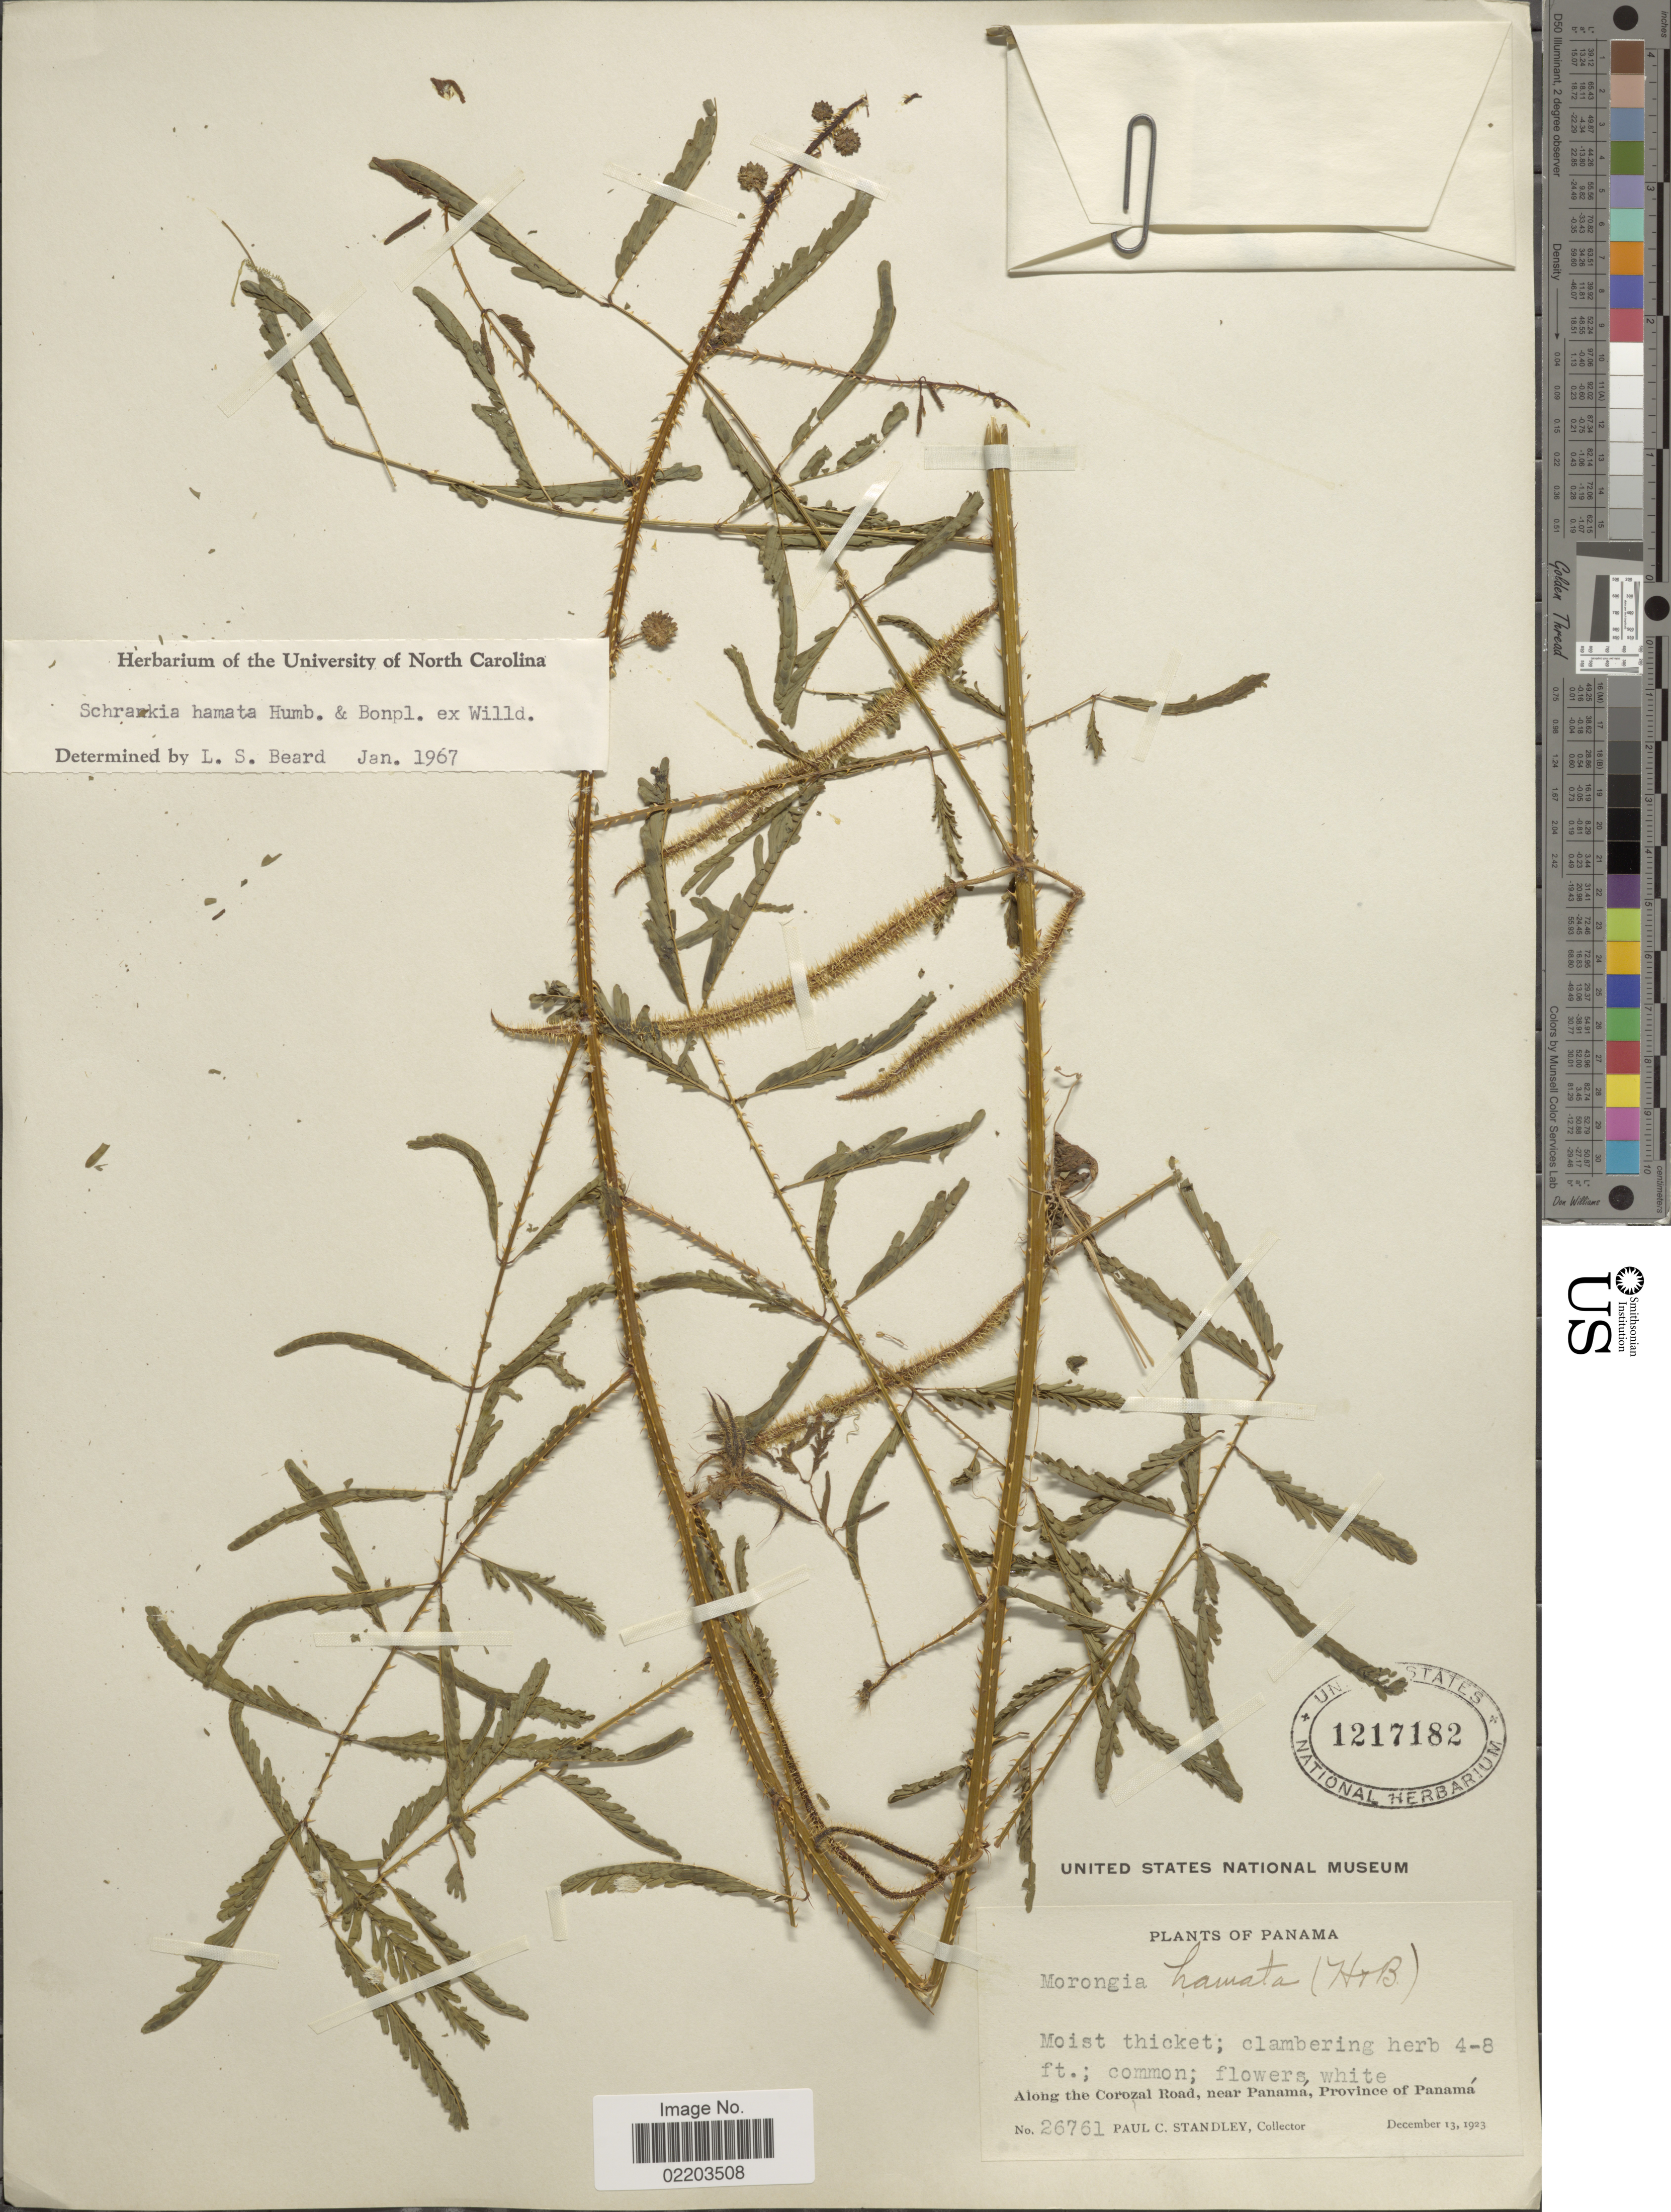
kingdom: Plantae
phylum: Tracheophyta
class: Magnoliopsida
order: Fabales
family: Fabaceae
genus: Mimosa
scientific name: Mimosa tetragona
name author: Poir.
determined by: U.S. National Herbarium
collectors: P. C. Standley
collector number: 26761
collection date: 1923-12-13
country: Panama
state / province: Panamá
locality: Moist thicket; Along the Corozal Road, near Panamá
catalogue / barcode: US 1217182